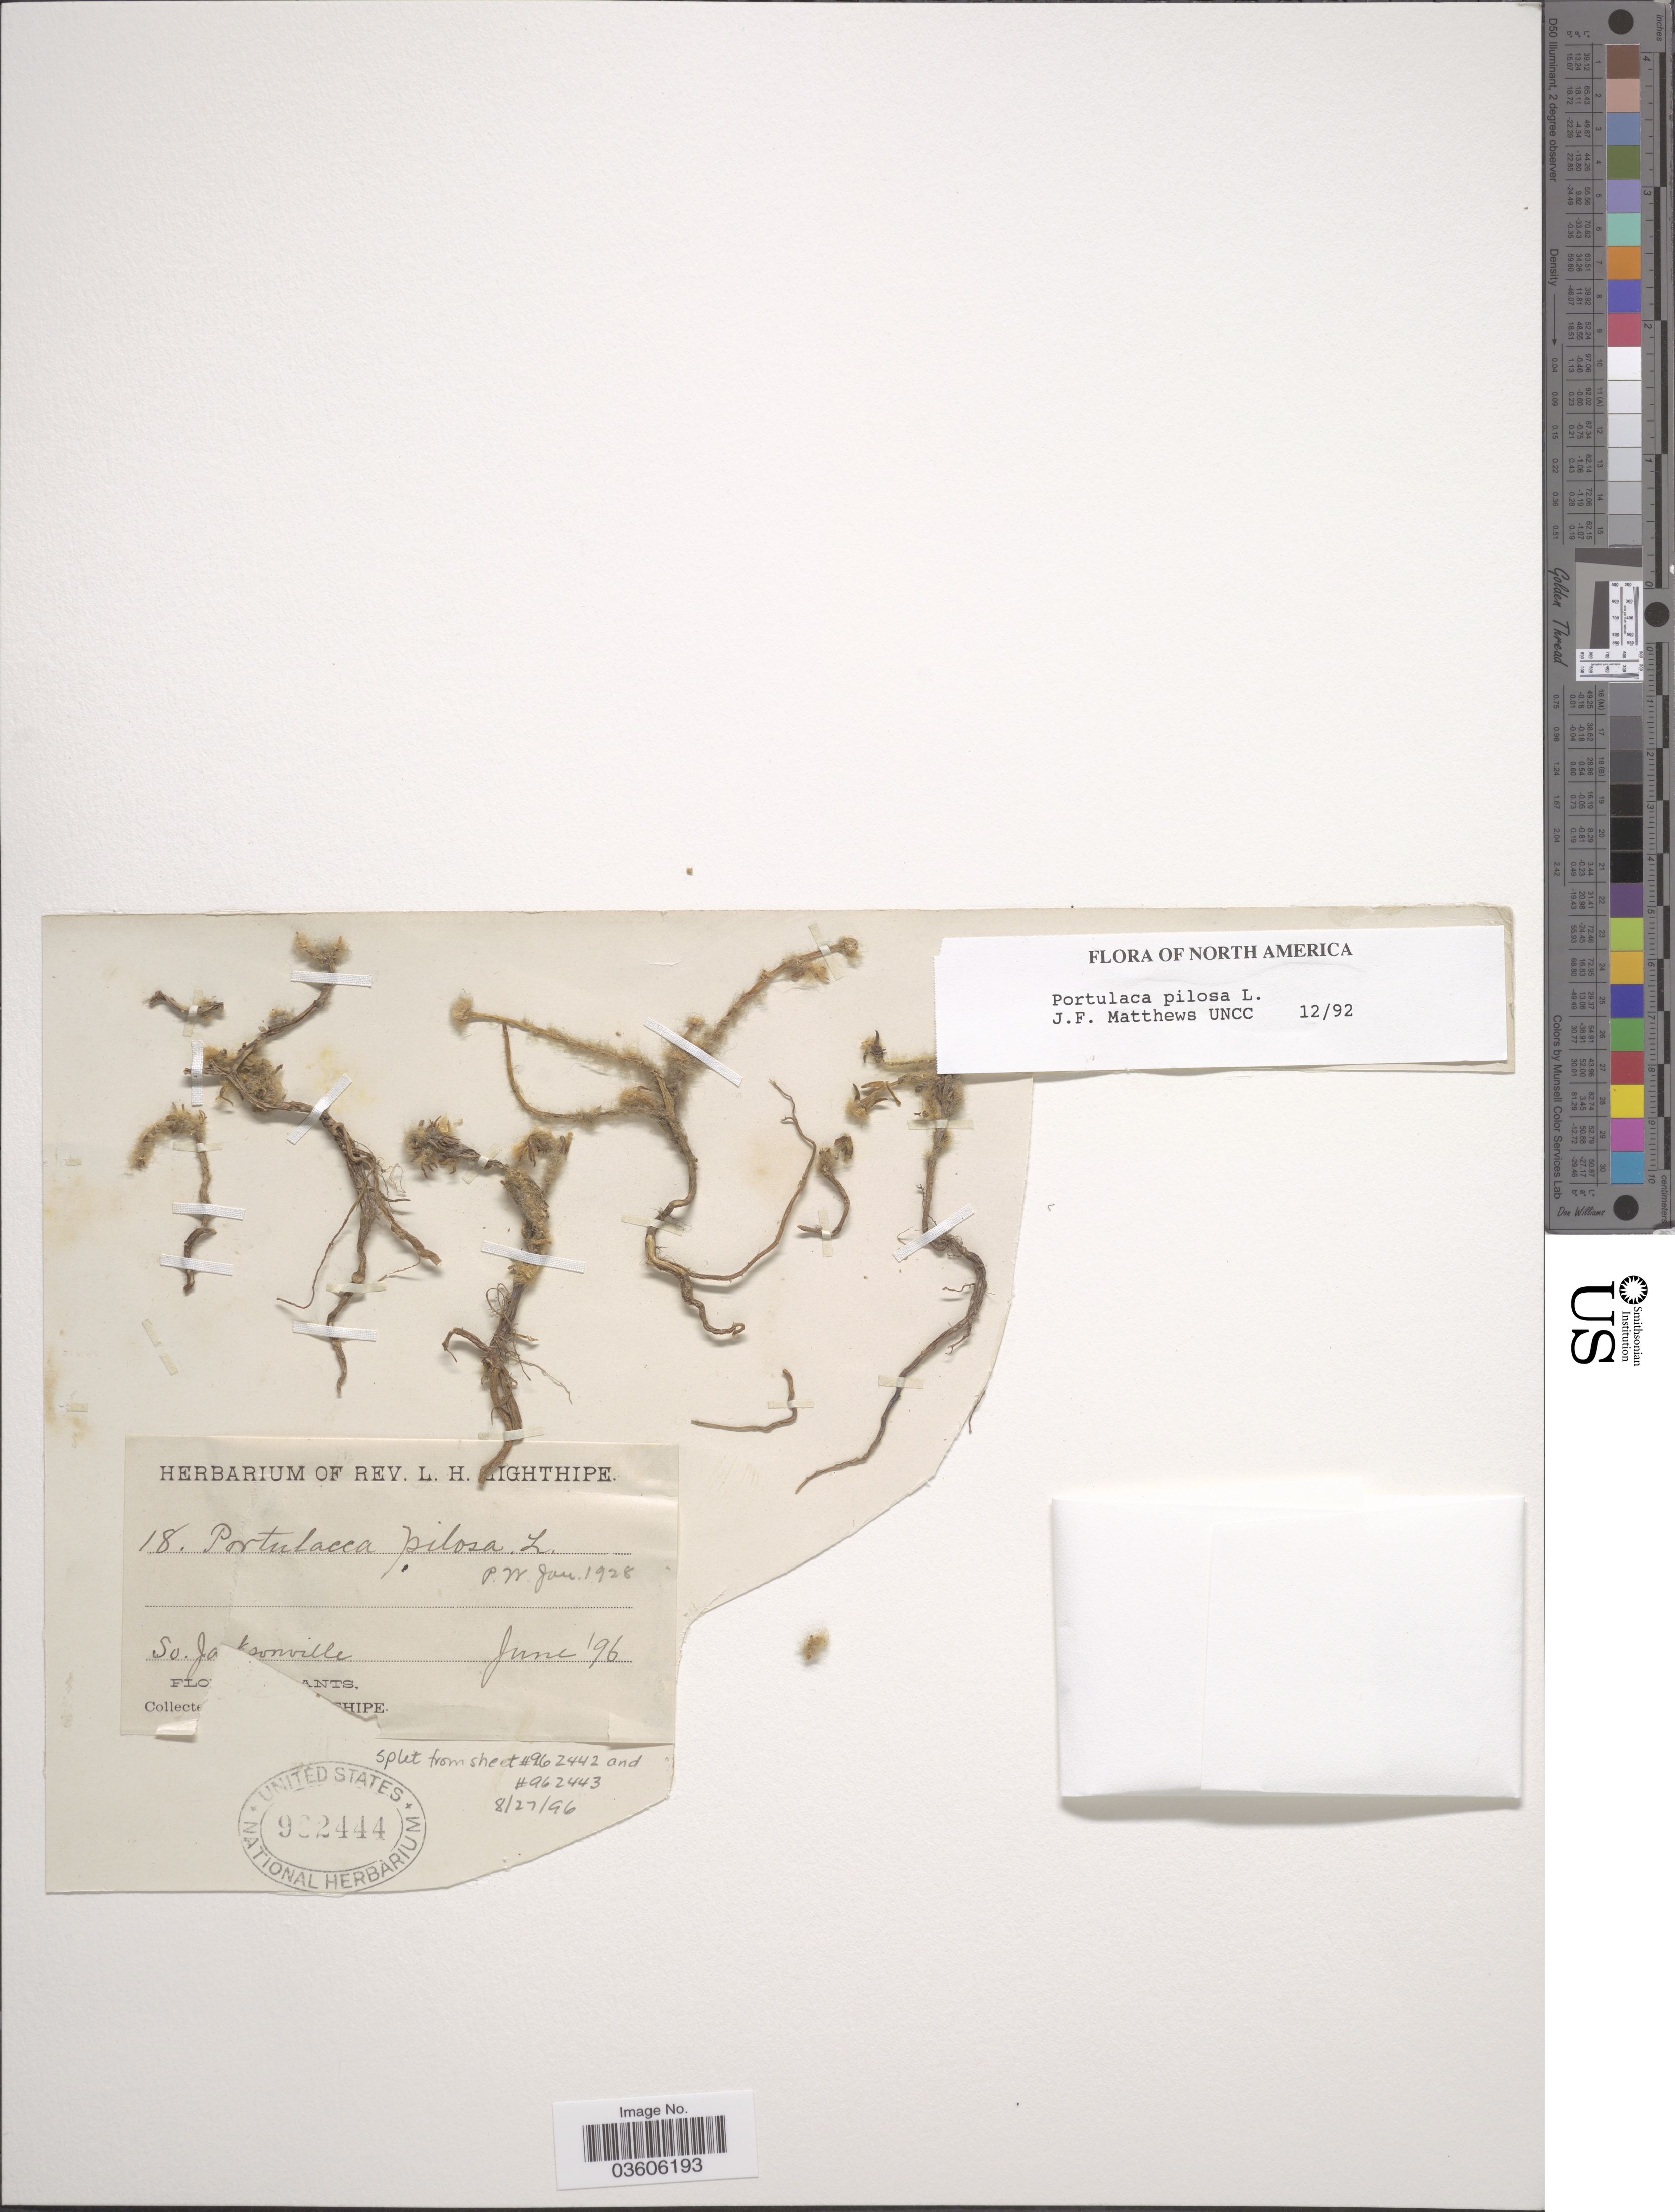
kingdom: Plantae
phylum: Tracheophyta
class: Magnoliopsida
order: Caryophyllales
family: Portulacaceae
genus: Portulaca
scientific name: Portulaca pilosa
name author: L.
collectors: Rev. L. H. Lighthipe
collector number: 18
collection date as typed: Transcribed d/m/y: /6/96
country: United States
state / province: Florida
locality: Florida So. Jacksonville.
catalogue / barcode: US 962444